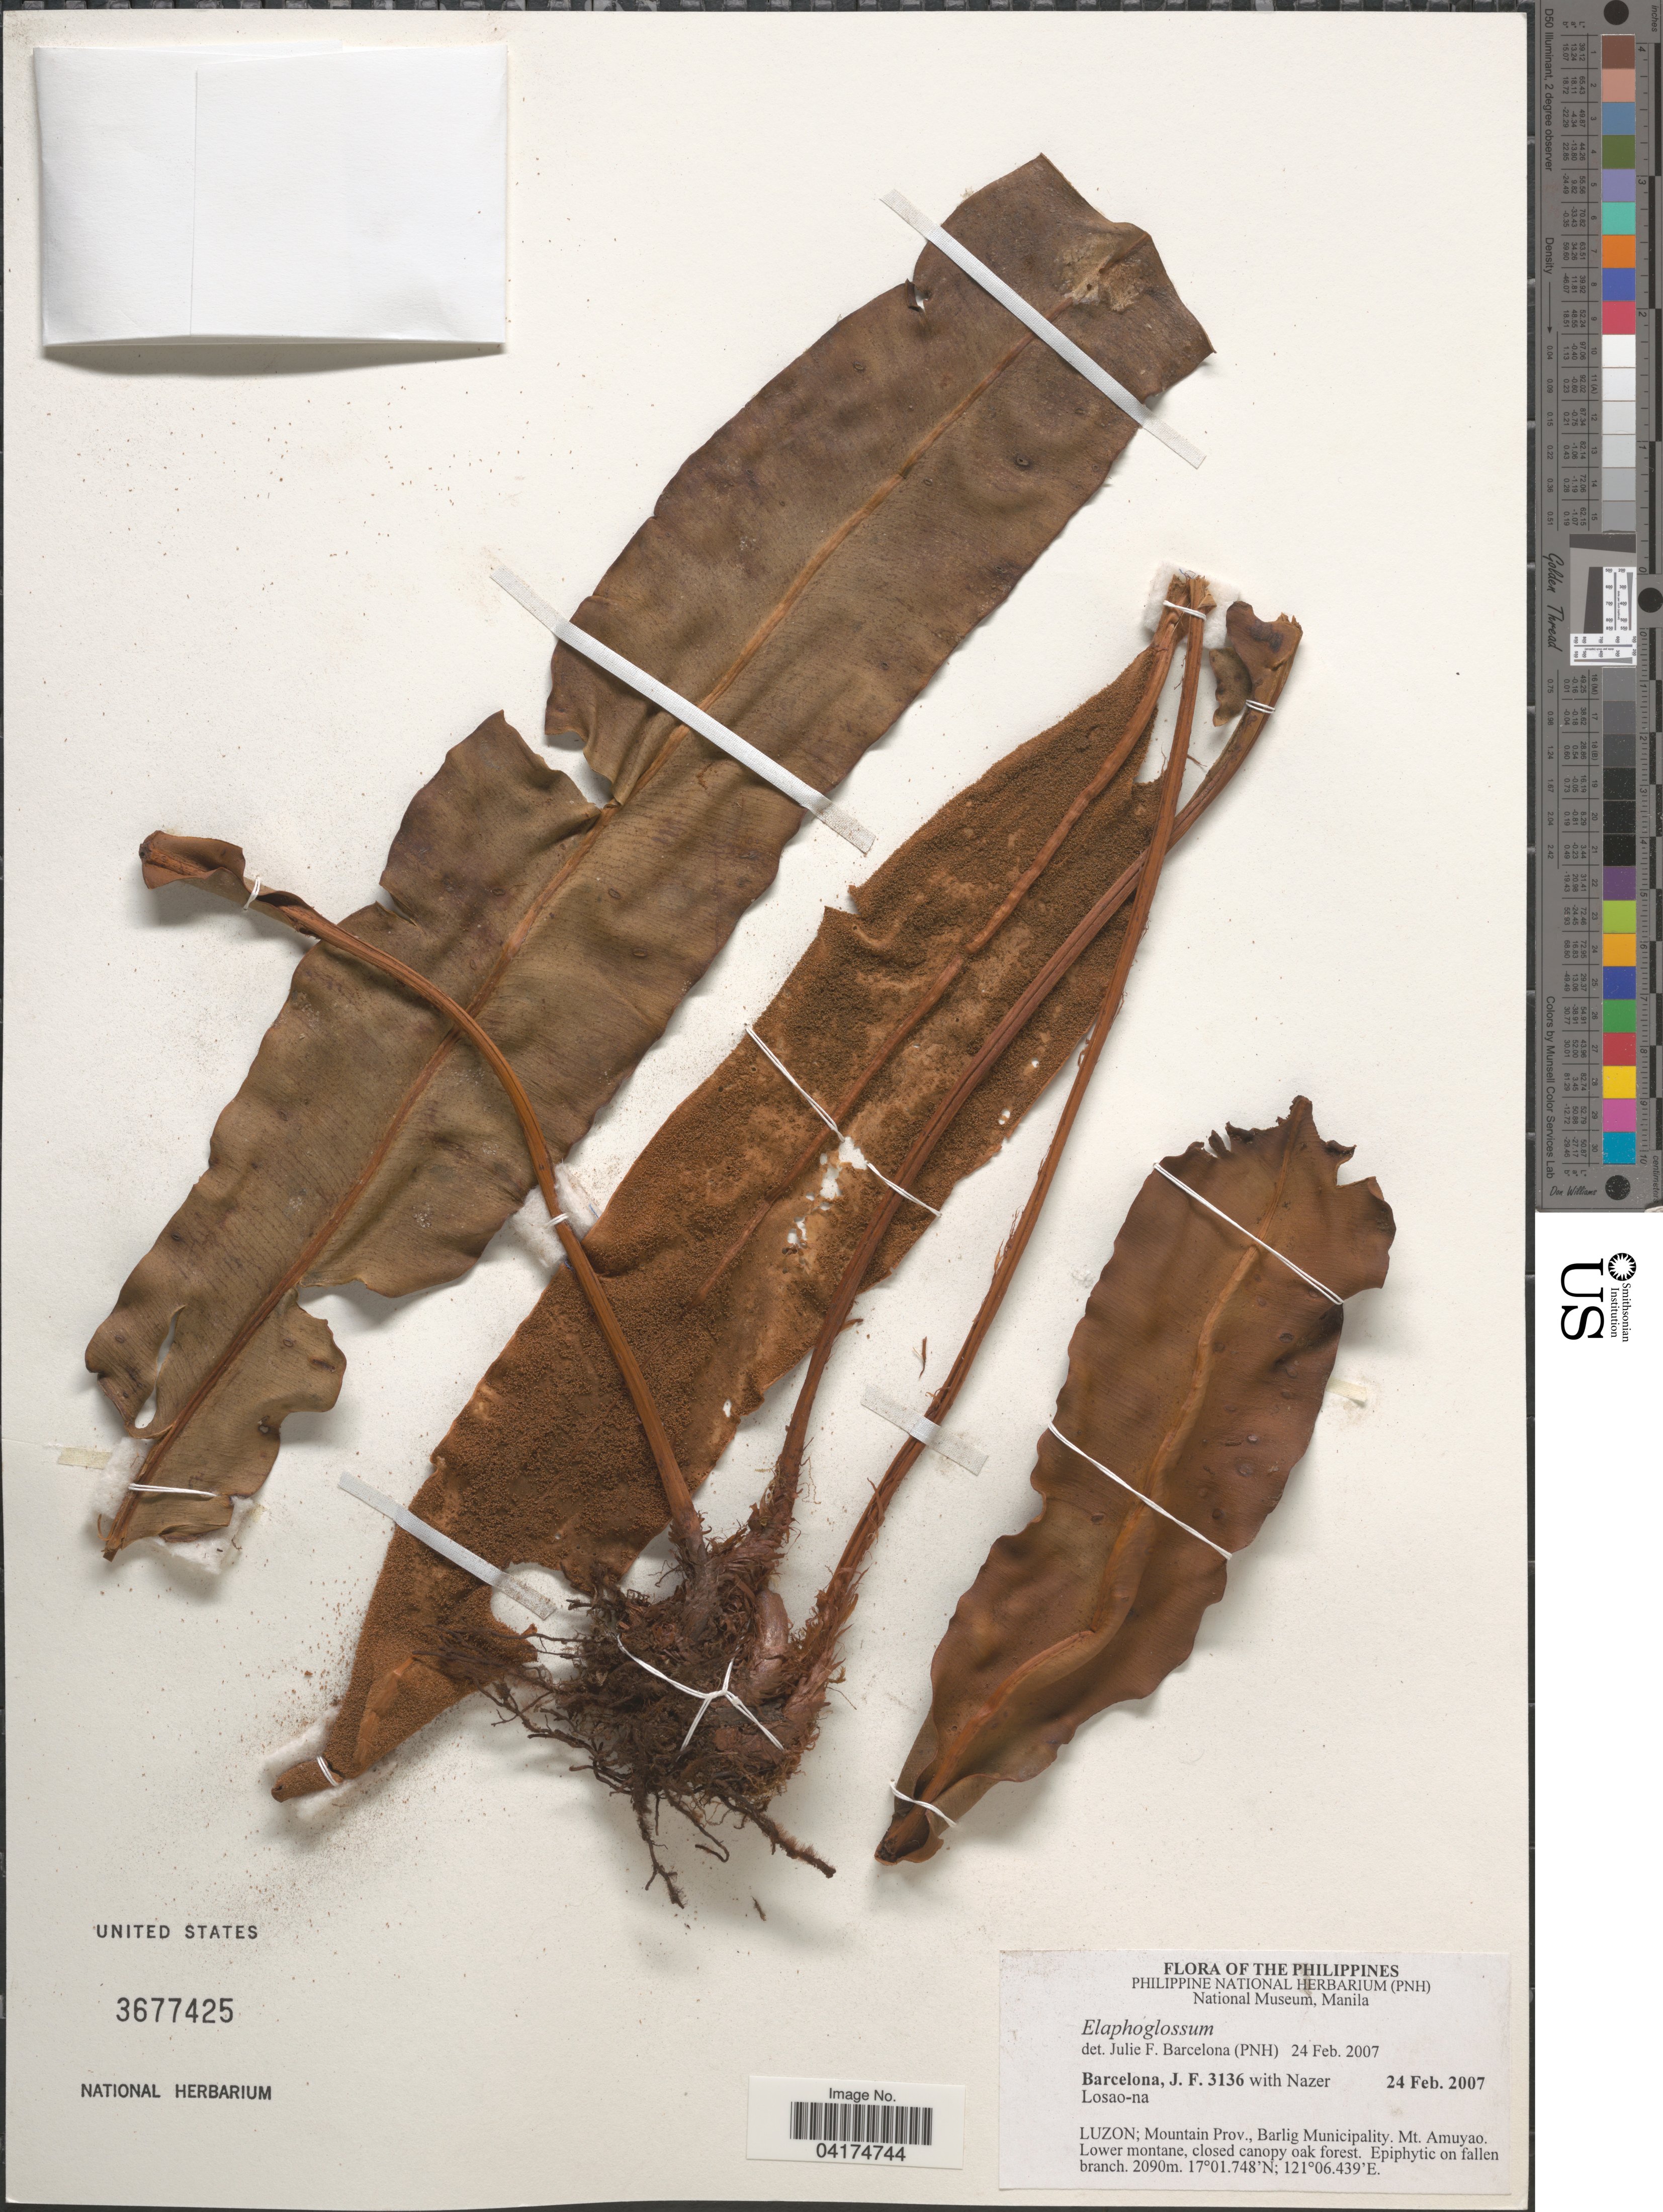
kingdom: Plantae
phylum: Tracheophyta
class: Polypodiopsida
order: Polypodiales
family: Dryopteridaceae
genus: Elaphoglossum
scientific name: Elaphoglossum sp.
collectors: J. F. Barcelona & N. Losao-na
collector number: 3136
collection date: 2007-02-24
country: Philippines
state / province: Cordillera (Administrative Region)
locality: Luzon; Mountain Prov., Barlig Municipality. Mt. Amuyao.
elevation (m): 2090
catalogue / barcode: US 3677425